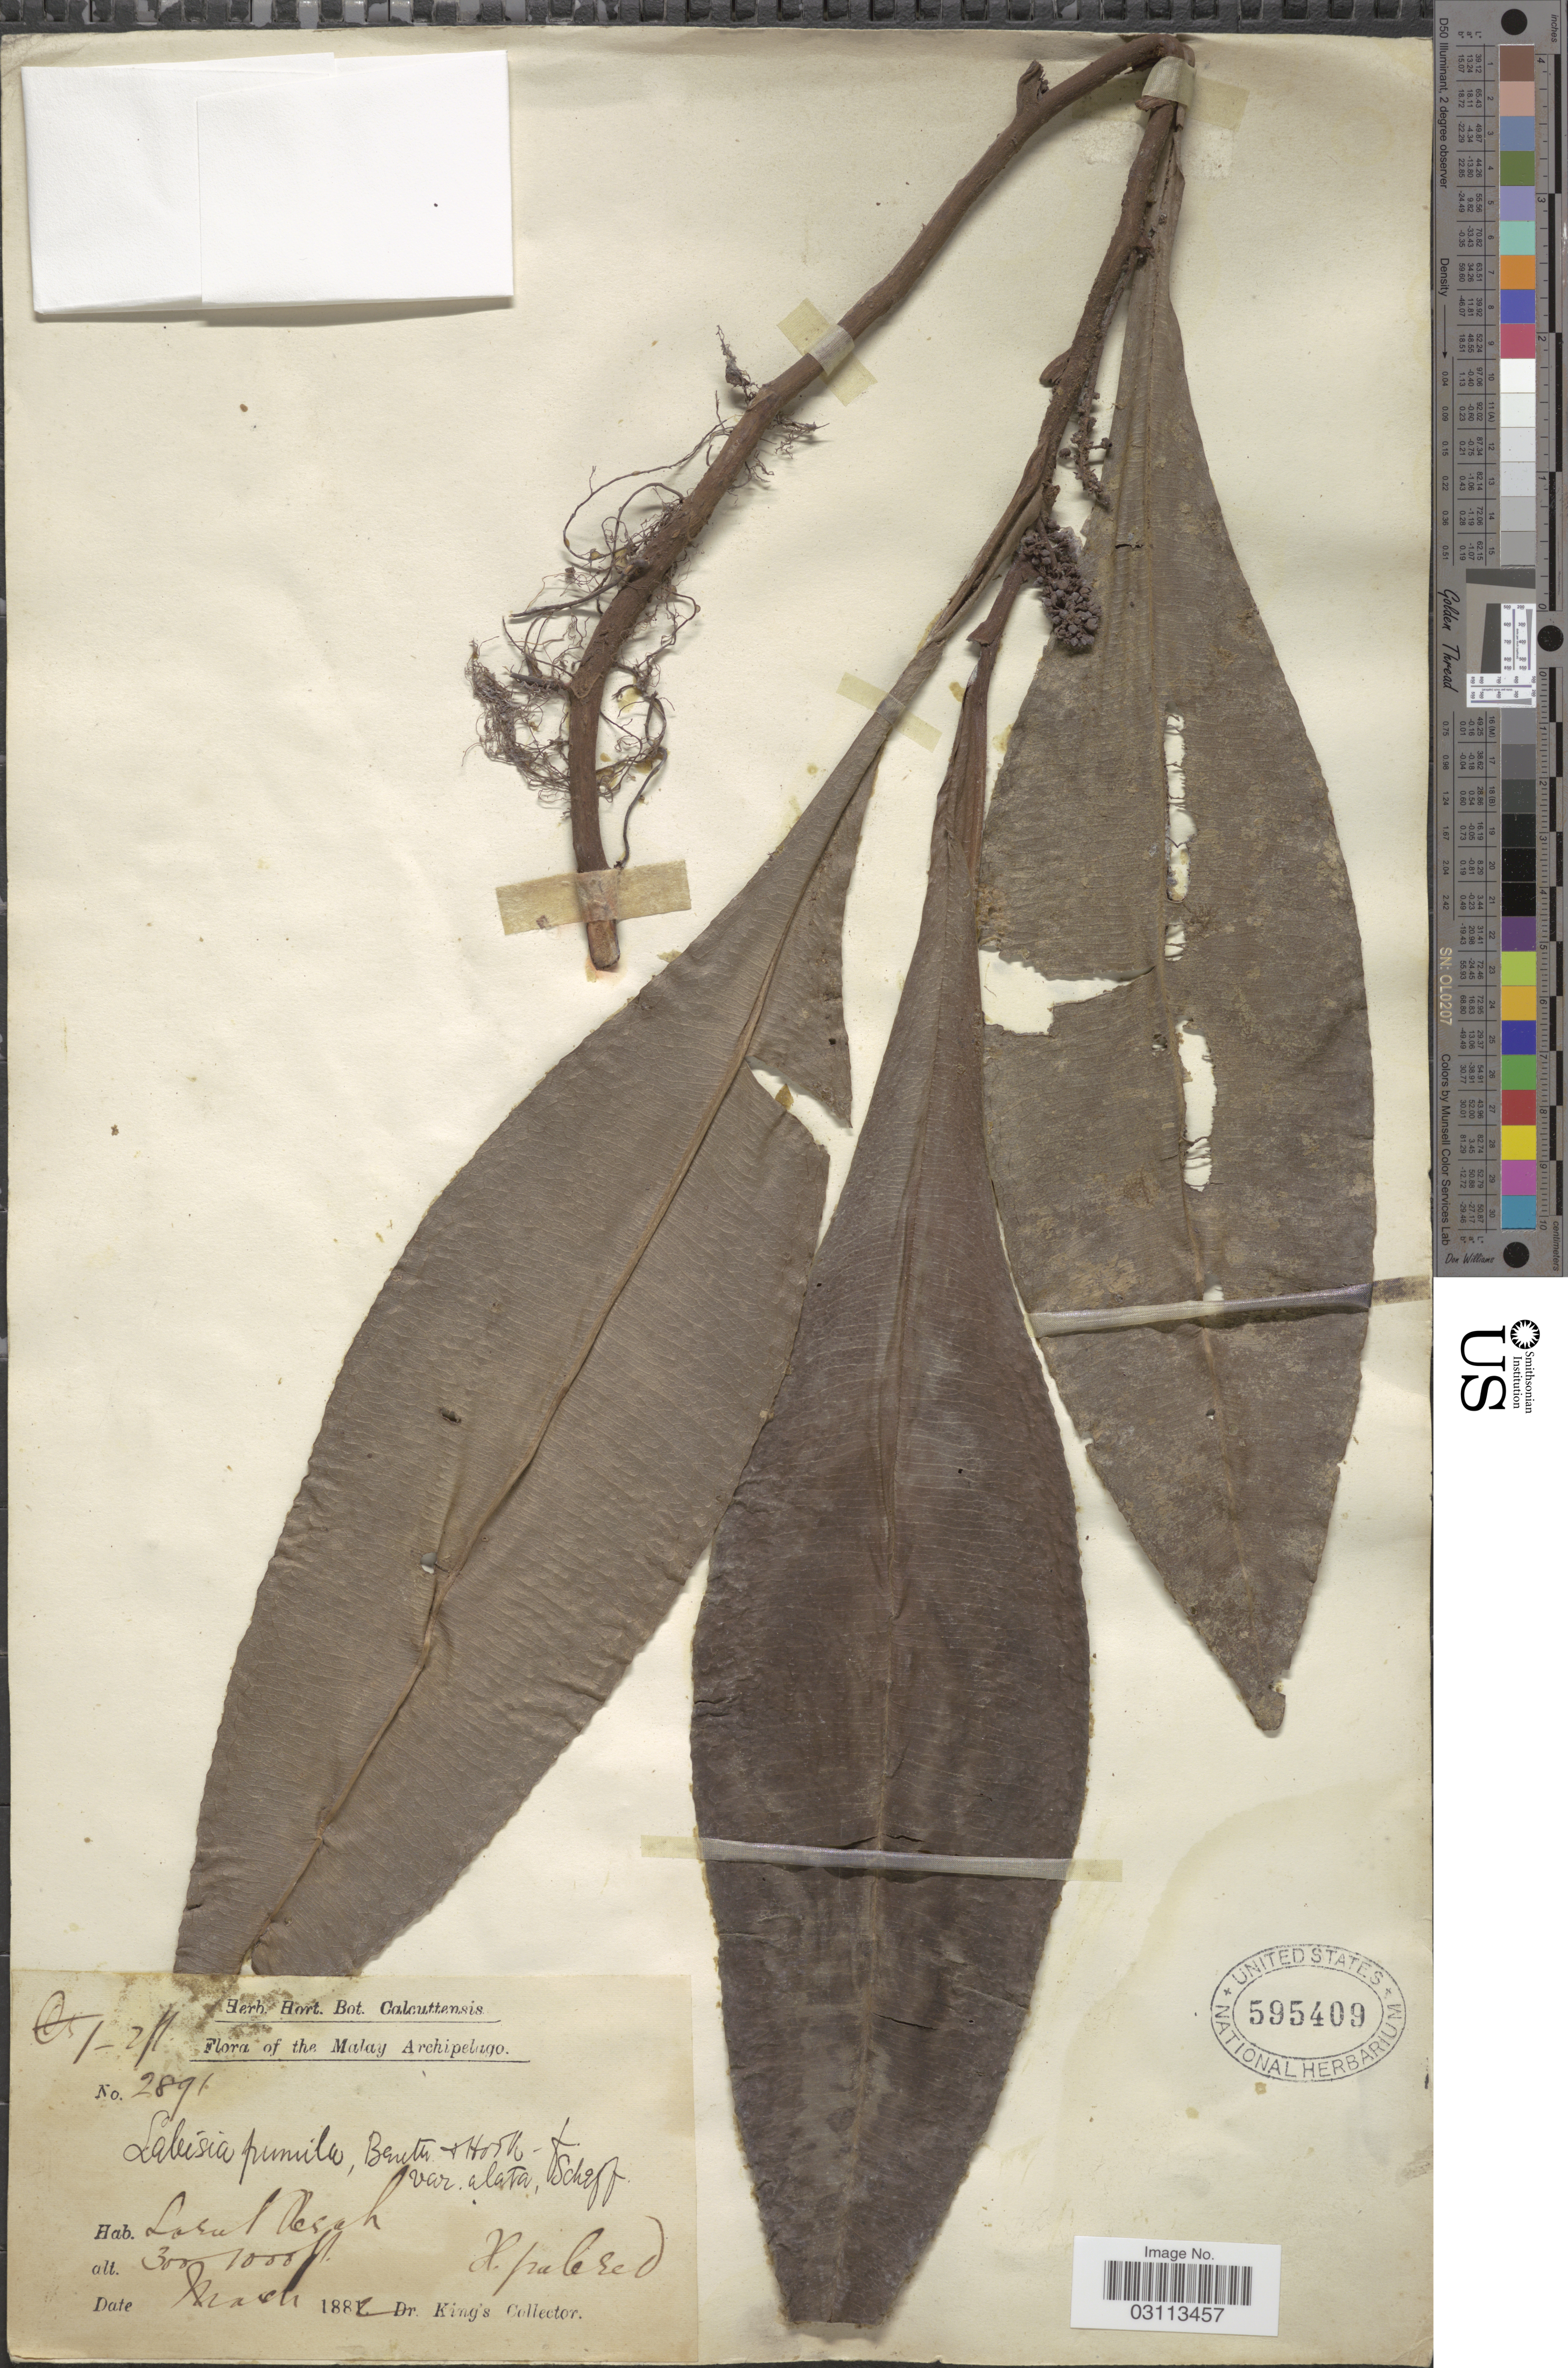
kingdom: Plantae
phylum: Tracheophyta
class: Magnoliopsida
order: Ericales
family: Primulaceae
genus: Labisia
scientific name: Labisia pumila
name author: (Blume) Fern.-Vill.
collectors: Dr. King's collector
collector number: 2891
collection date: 1882-03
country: Malaysia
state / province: Perak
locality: Malay Archipelago. Larut.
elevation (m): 91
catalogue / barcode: US 595409